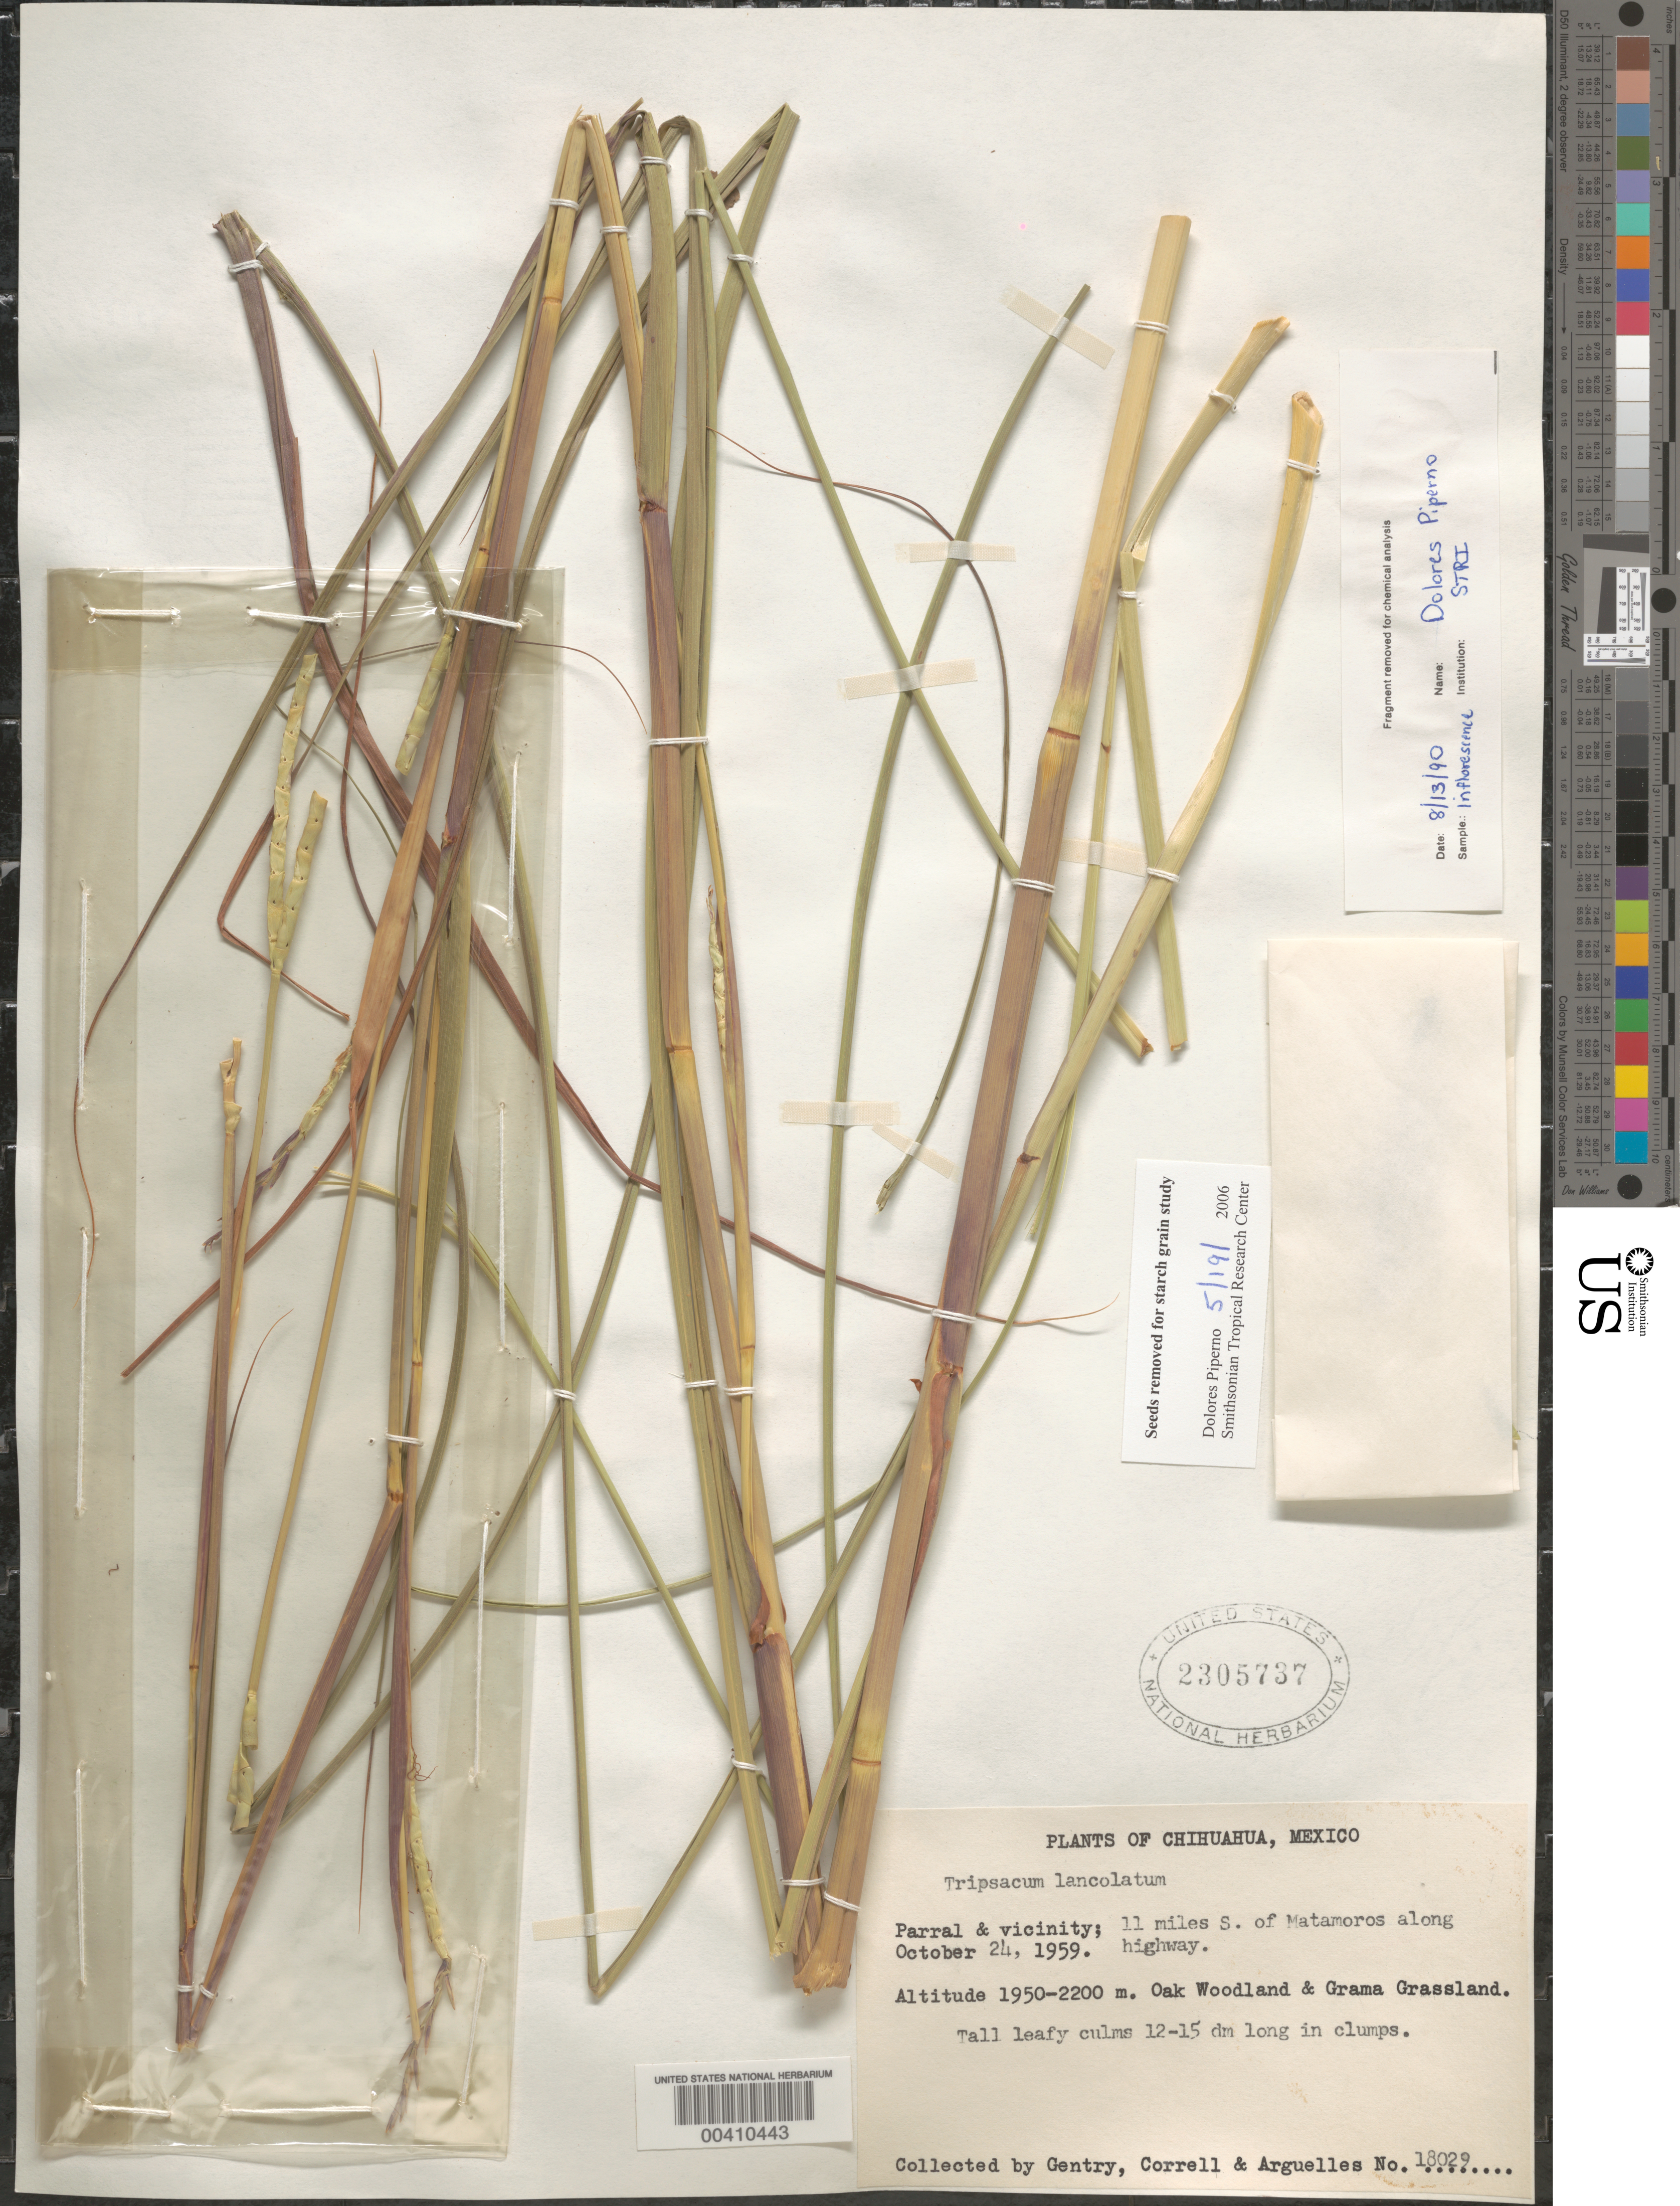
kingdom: Plantae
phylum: Tracheophyta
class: Liliopsida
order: Poales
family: Poaceae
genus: Tripsacum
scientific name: Tripsacum lanceolatum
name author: Rupr. ex E. Fourn.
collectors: Gentry, --, -- Correll & Arguelles, --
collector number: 18029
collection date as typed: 24 Oct 1959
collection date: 1959-10-24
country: Mexico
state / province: Chihuahua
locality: Parral & vicinity, 11 mi S of Matamoros along hwy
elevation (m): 1950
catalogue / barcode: US 2305737